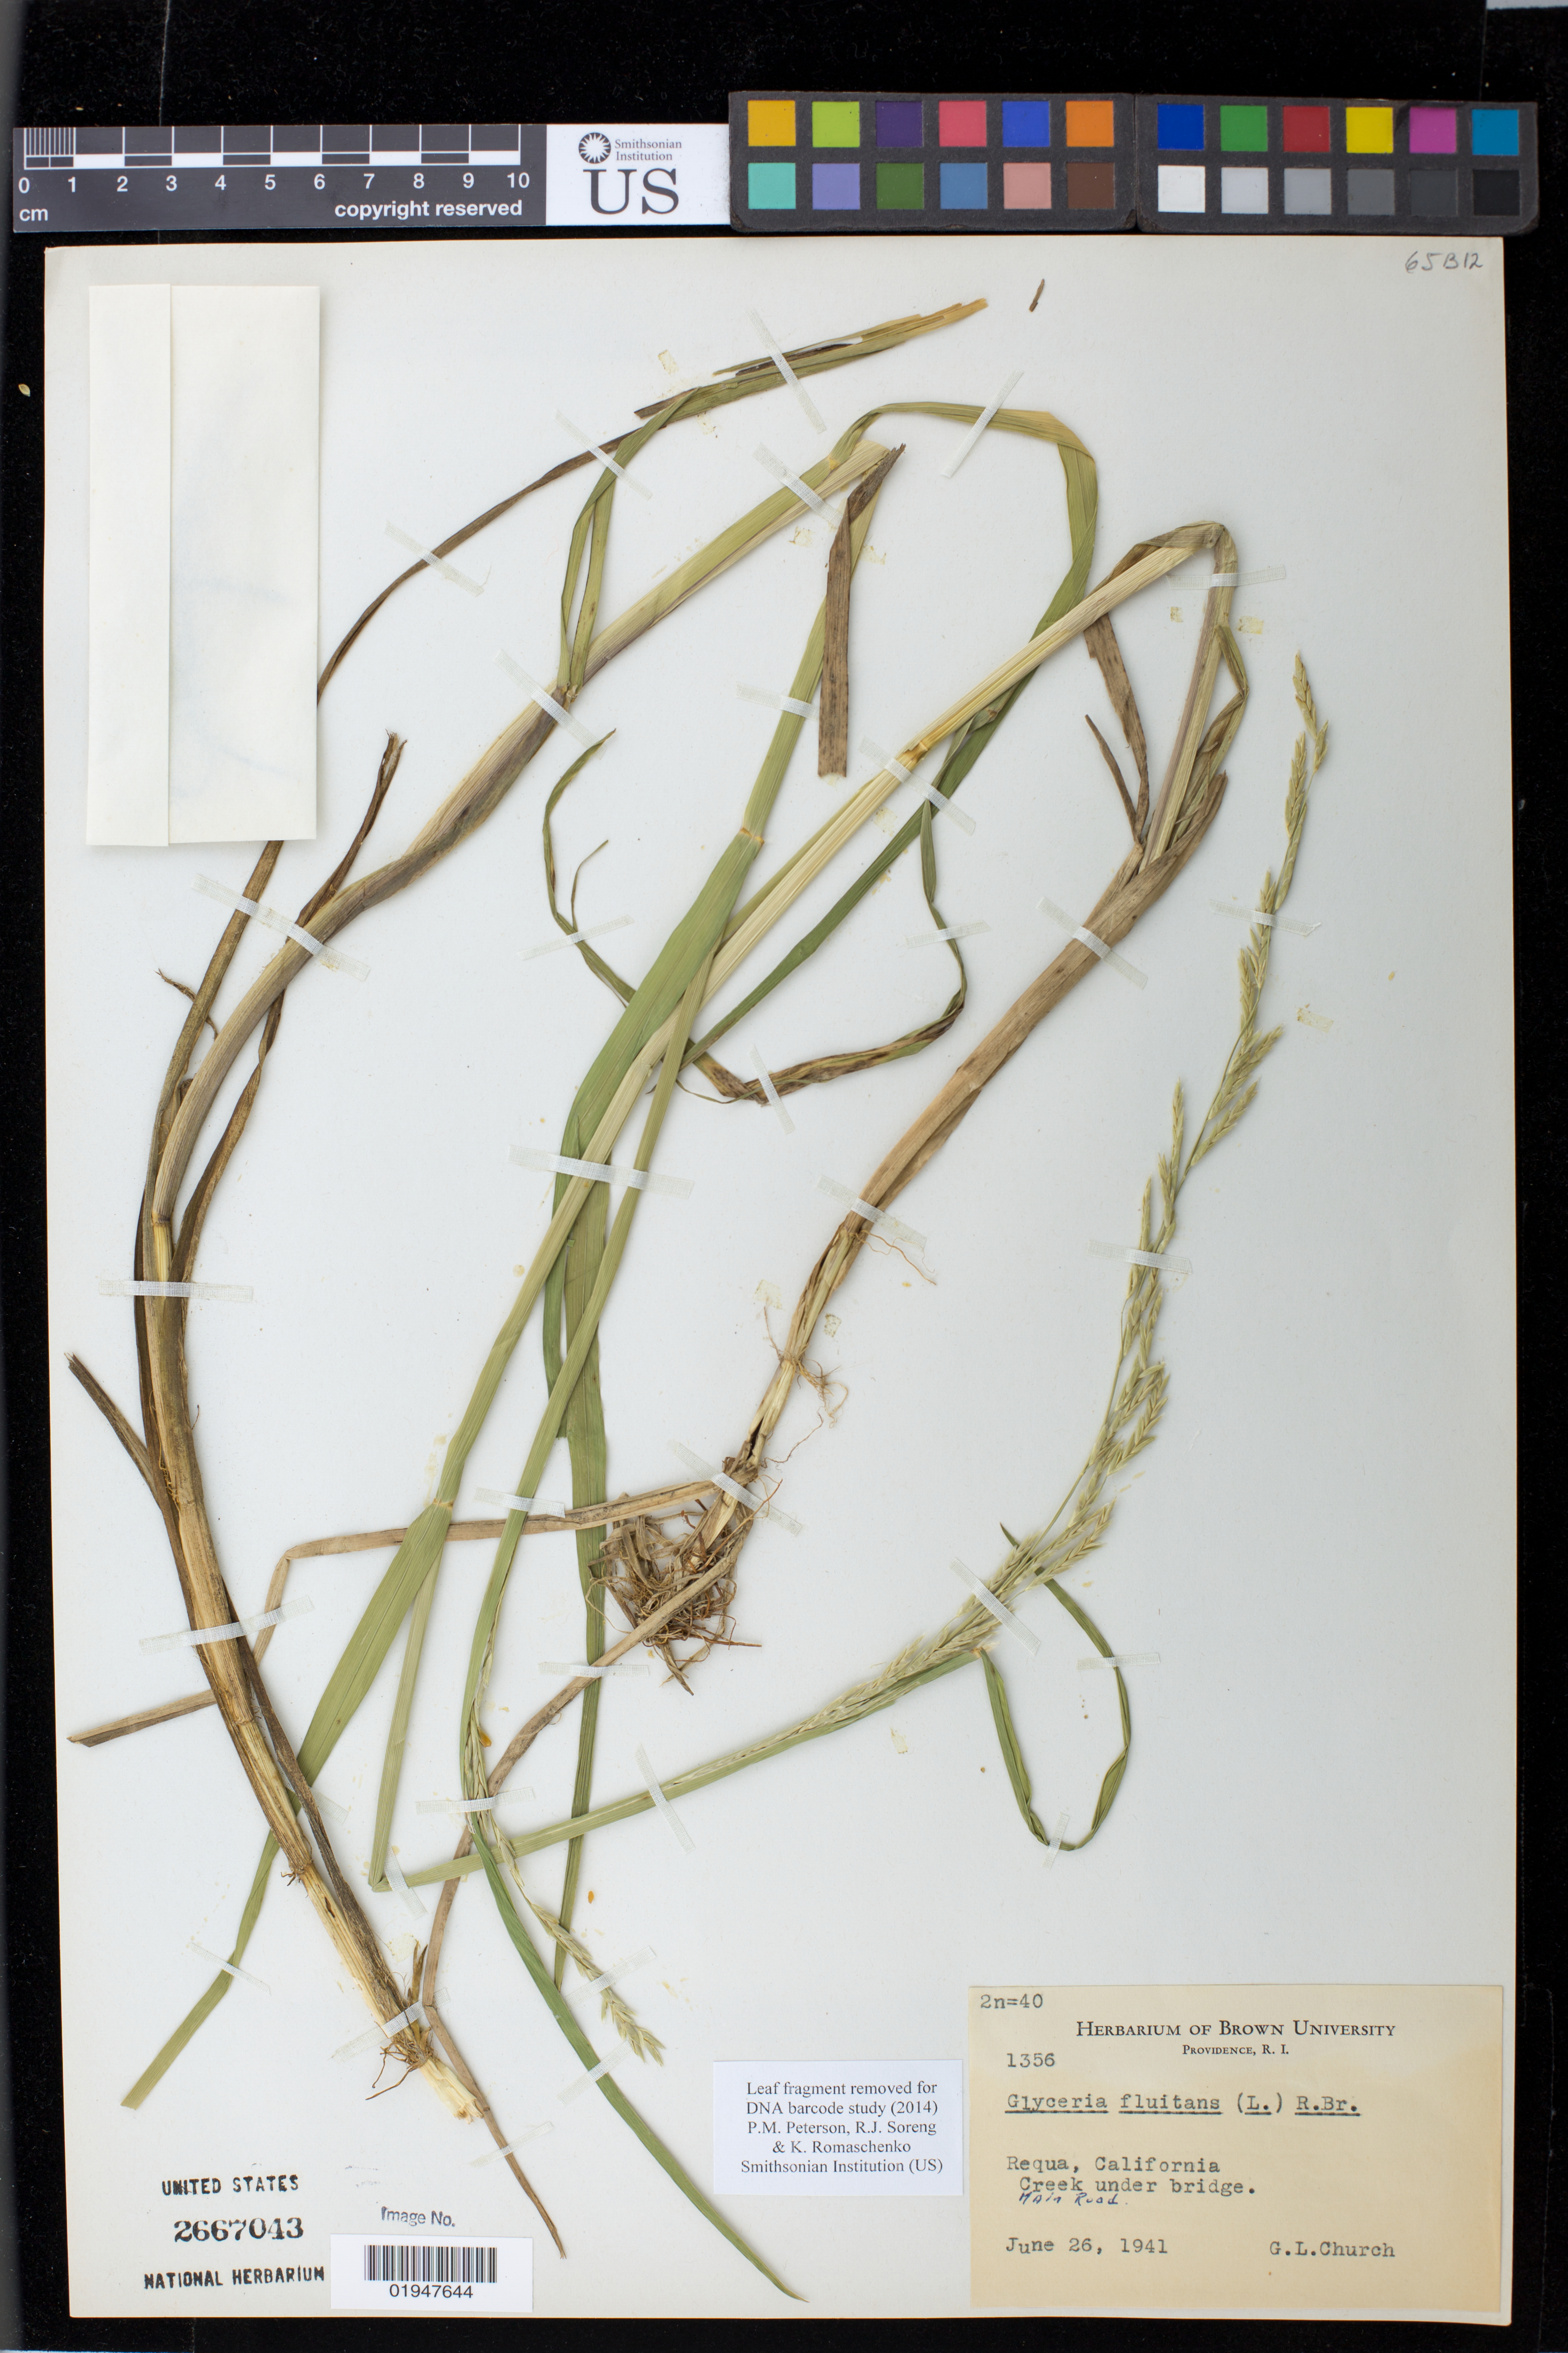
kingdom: Plantae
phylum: Tracheophyta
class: Liliopsida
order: Poales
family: Poaceae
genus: Glyceria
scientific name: Glyceria fluitans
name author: (L.) R. Br.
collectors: G. L. Church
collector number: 1356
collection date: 1941-06-26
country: United States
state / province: California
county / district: Del Norte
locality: Requa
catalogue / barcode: US 2667043